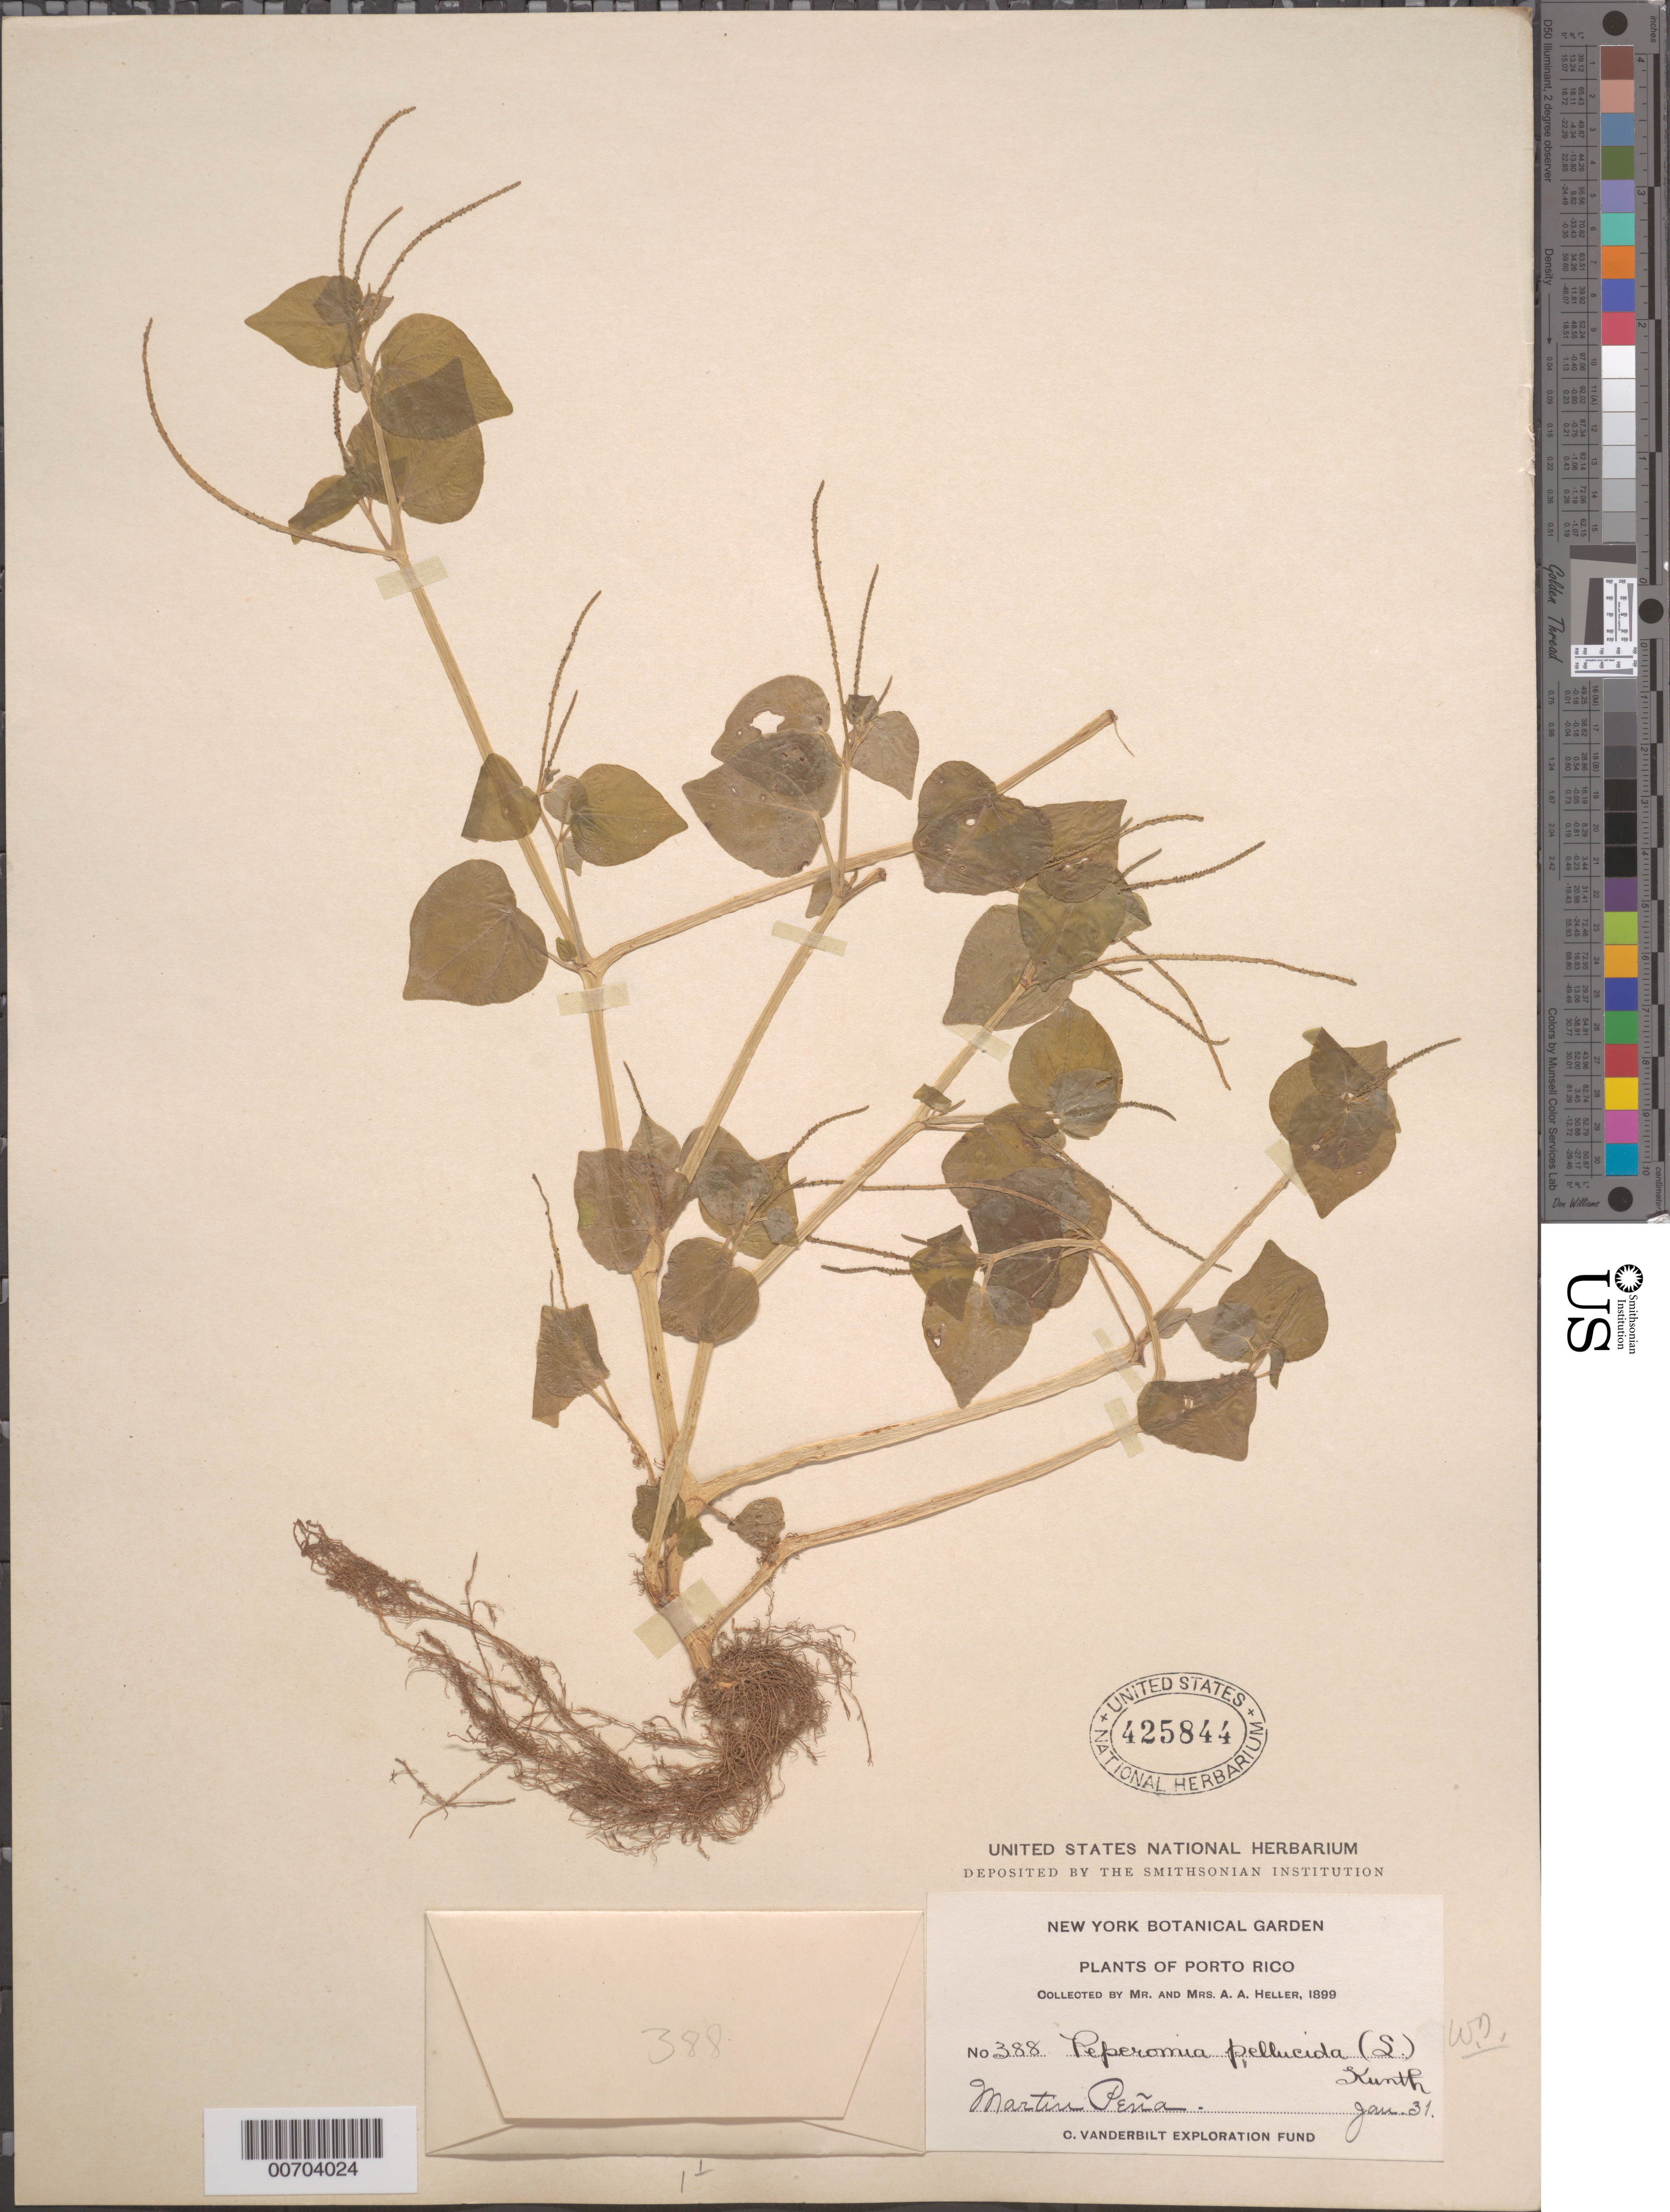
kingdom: Plantae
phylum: Tracheophyta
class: Magnoliopsida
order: Piperales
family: Piperaceae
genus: Peperomia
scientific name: Peperomia pellucida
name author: (L.) Kunth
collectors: A. A. Heller & -- Heller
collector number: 388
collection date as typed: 31 Jan 1899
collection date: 1899-01-31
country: Puerto Rico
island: Greater Antilles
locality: Martin Peña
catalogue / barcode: US 425844